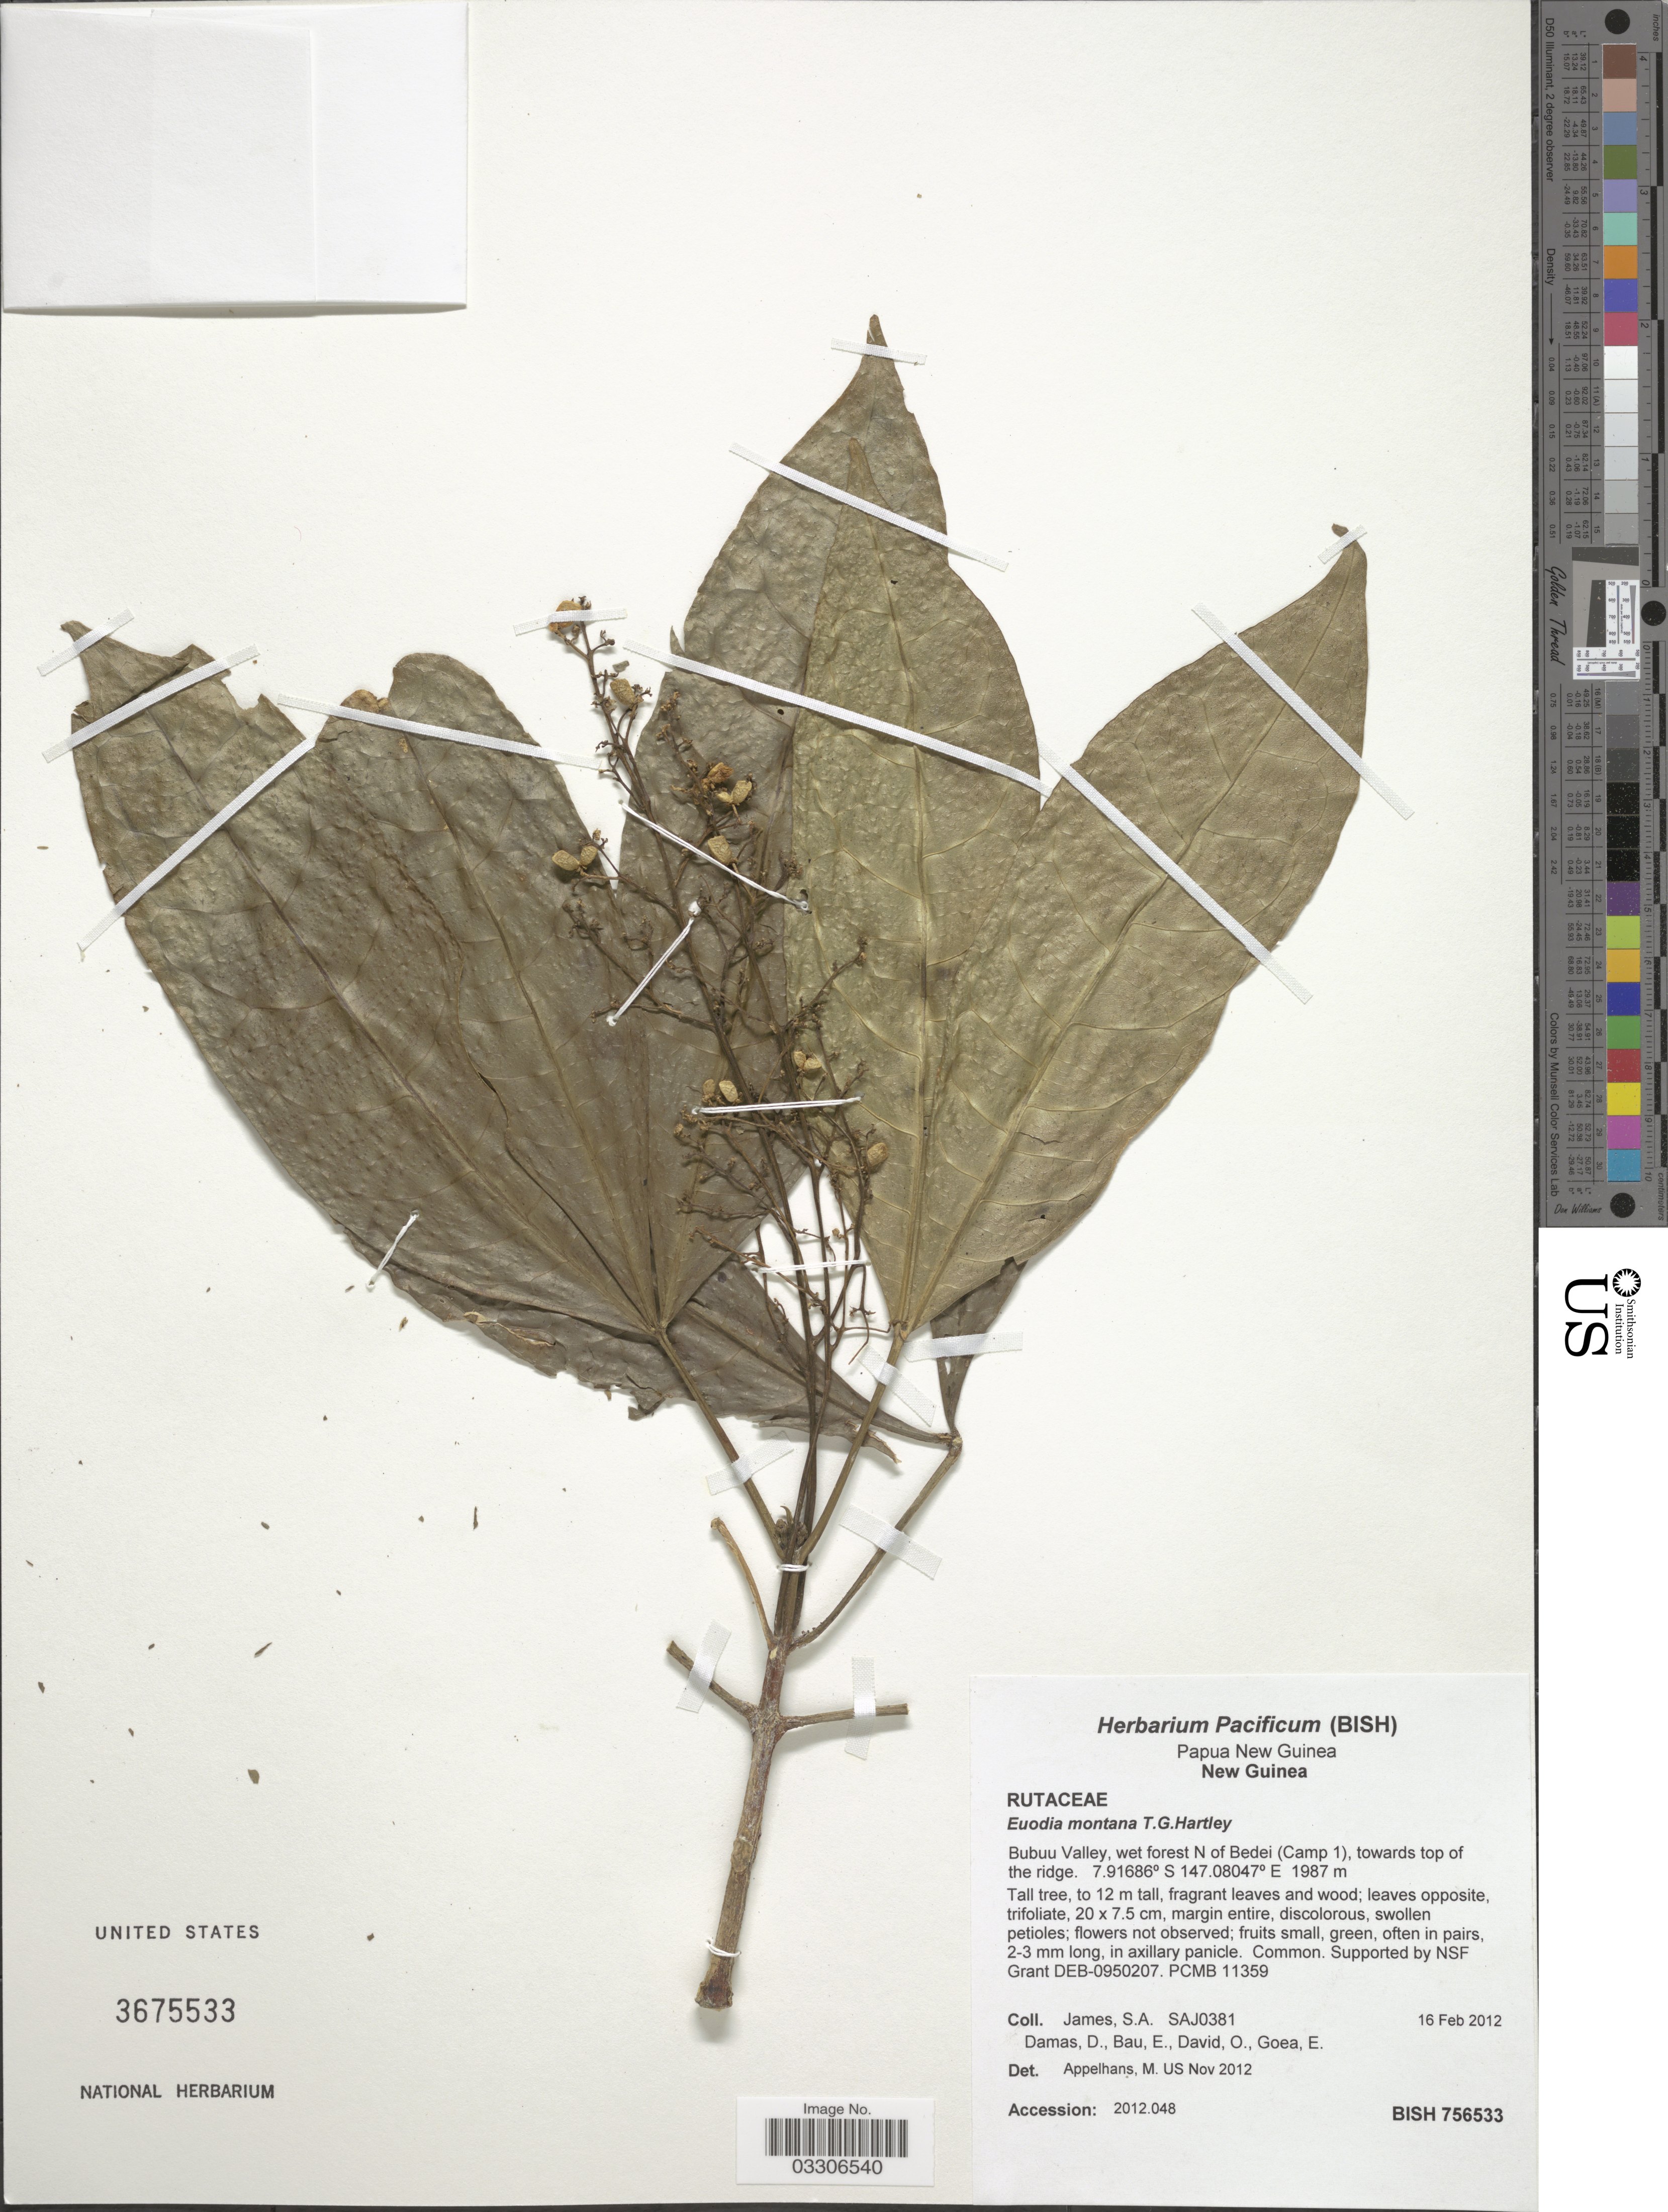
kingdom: Plantae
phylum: Tracheophyta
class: Magnoliopsida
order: Sapindales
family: Rutaceae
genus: Euodia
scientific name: Euodia montana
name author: T.G. Hartley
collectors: S. James, D. Damas, E. Bau, O. David & E. Goea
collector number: SAJO381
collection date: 2012-02-16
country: Papua New Guinea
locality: New Guinea. Bubuu Valley, wet forest N of Bedei (Camp 1), towards top of the ridge.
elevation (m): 1987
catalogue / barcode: US 3675533